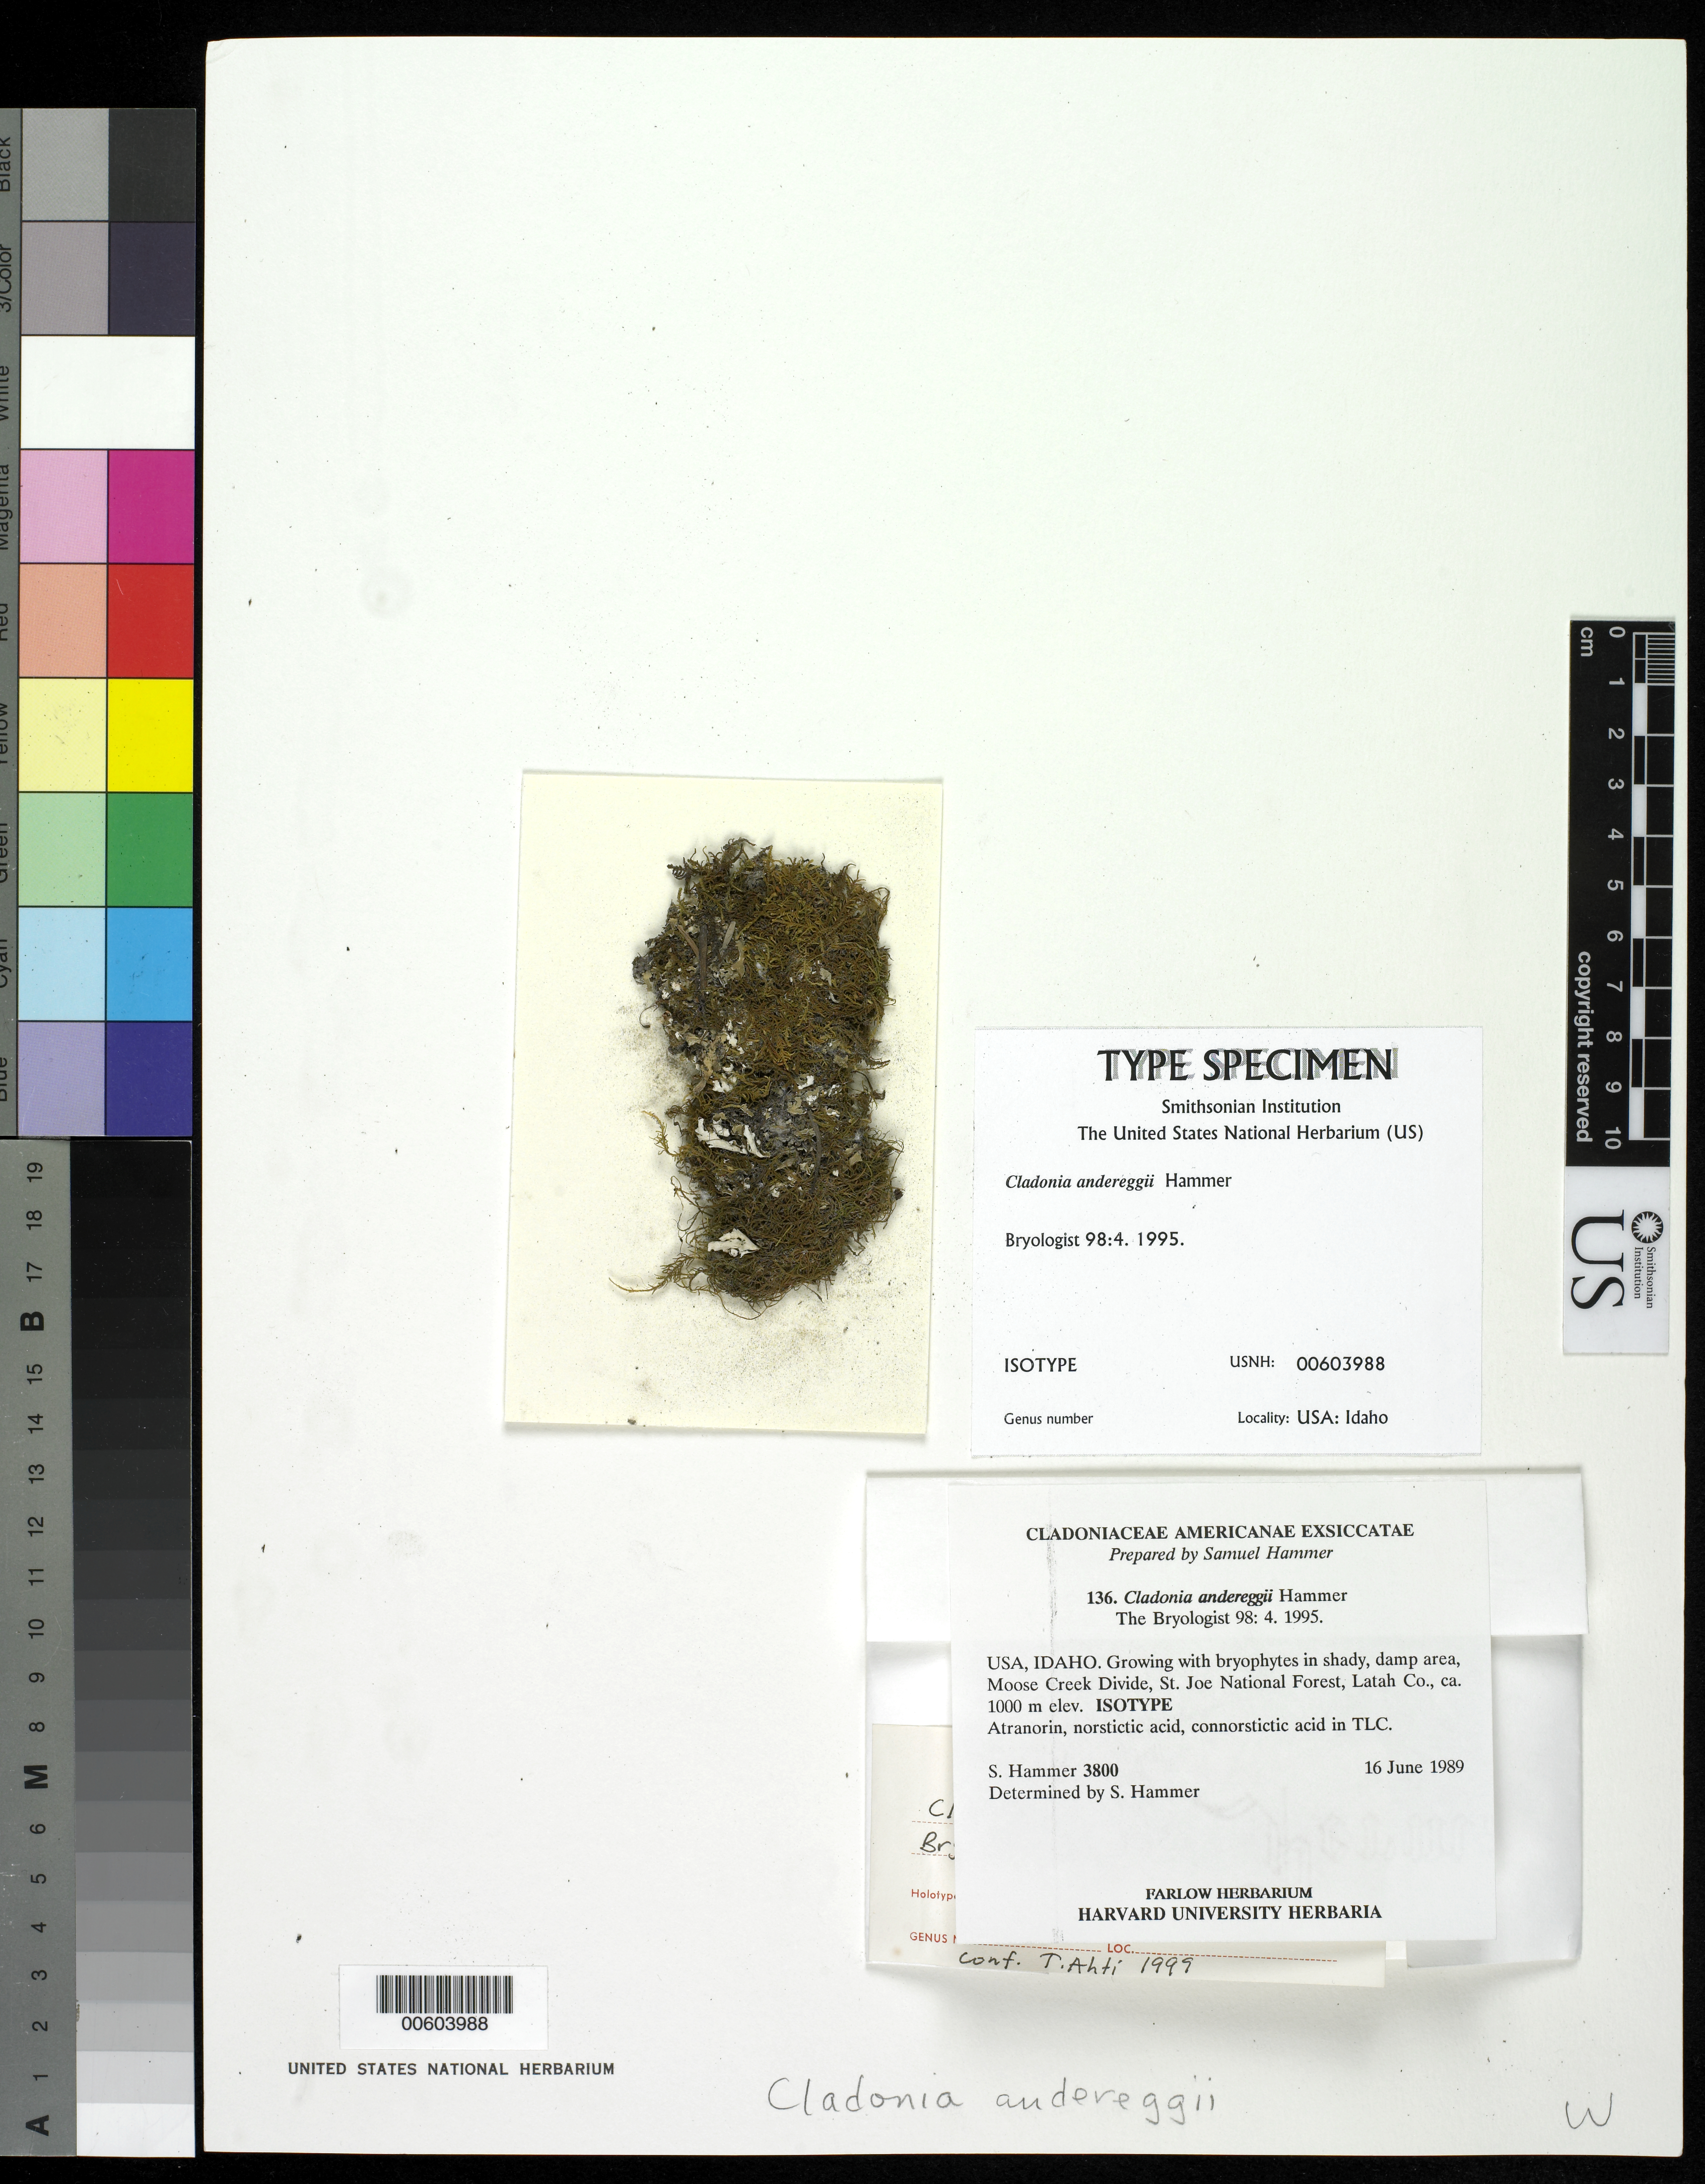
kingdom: Fungi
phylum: Ascomycota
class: Lecanoromycetes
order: Lecanorales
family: Cladoniaceae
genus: Cladonia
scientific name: Cladonia andereggii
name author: S. Hammer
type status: Isotype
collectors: S. Hammer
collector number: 3800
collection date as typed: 16 Jun 1989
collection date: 1989-06-16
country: United States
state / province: Idaho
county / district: Latah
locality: Moose Creek Divide, St. Joe National Forest.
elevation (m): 1000